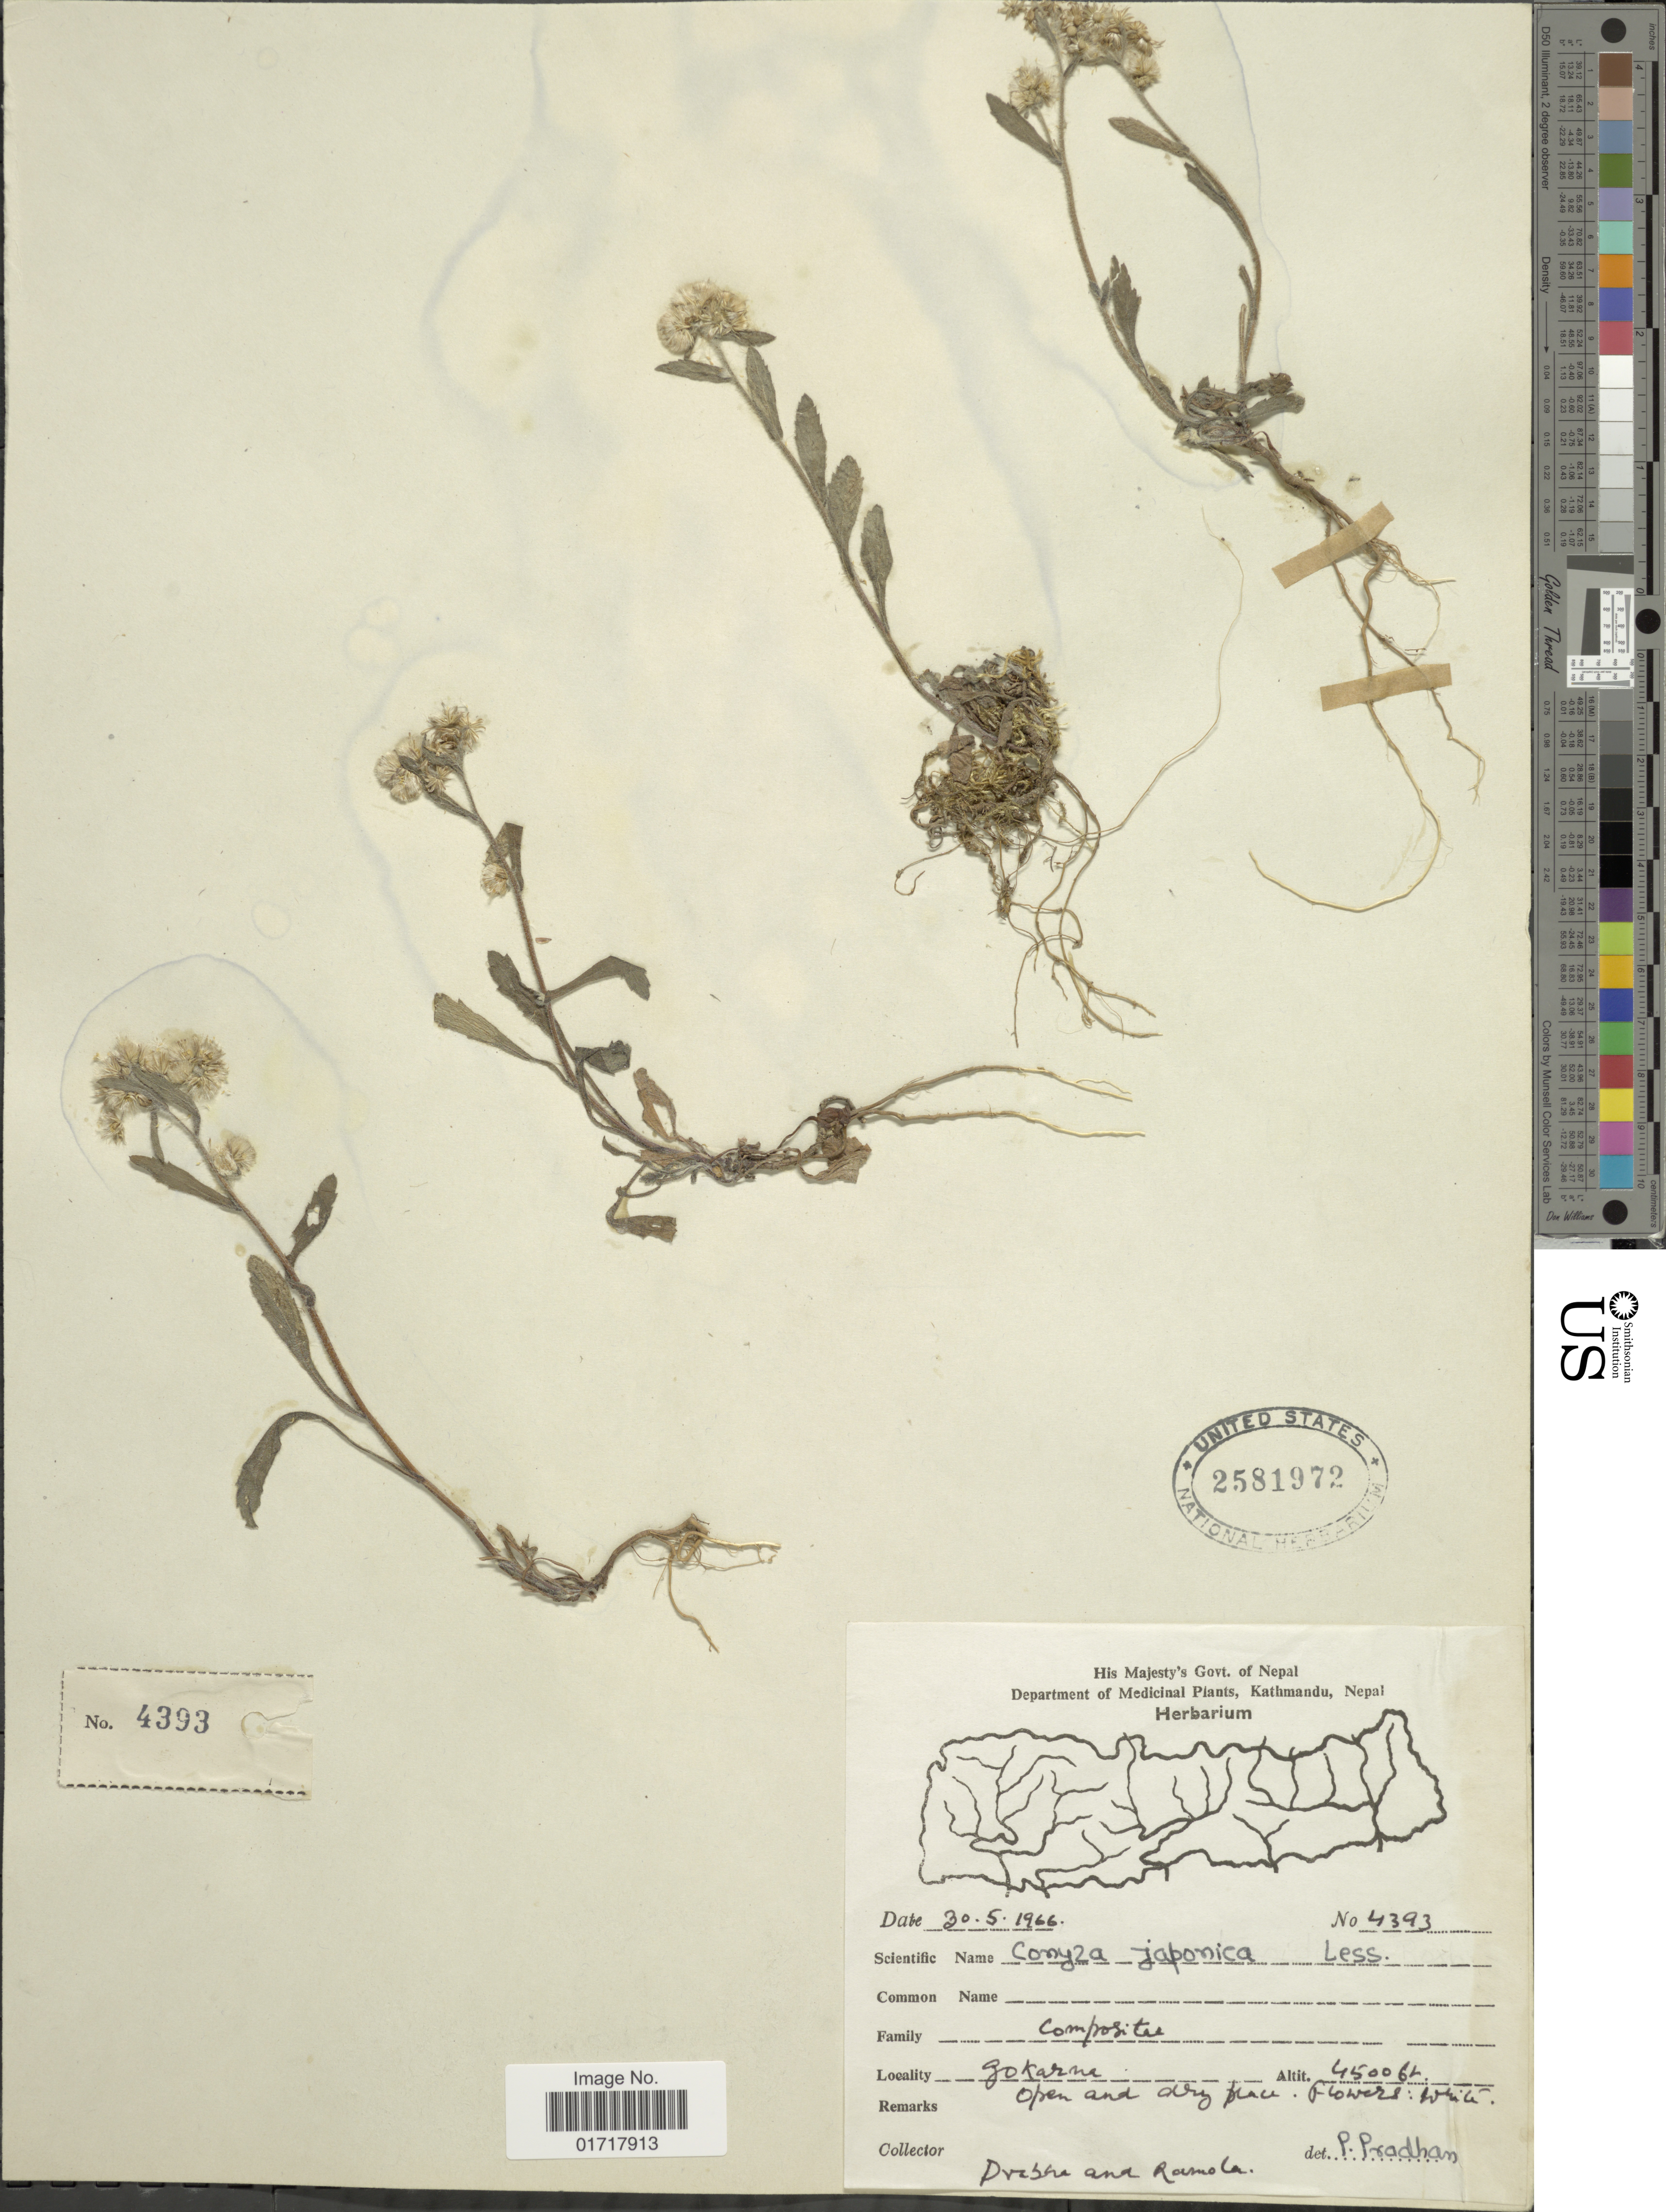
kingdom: Plantae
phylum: Tracheophyta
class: Magnoliopsida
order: Asterales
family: Asteraceae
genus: Conyza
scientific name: Conyza japonica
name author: (Thunb.) Less.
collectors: P. Pradhan & R. Thapa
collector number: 4393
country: Nepal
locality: Gokarna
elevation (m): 1372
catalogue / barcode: US 2581972